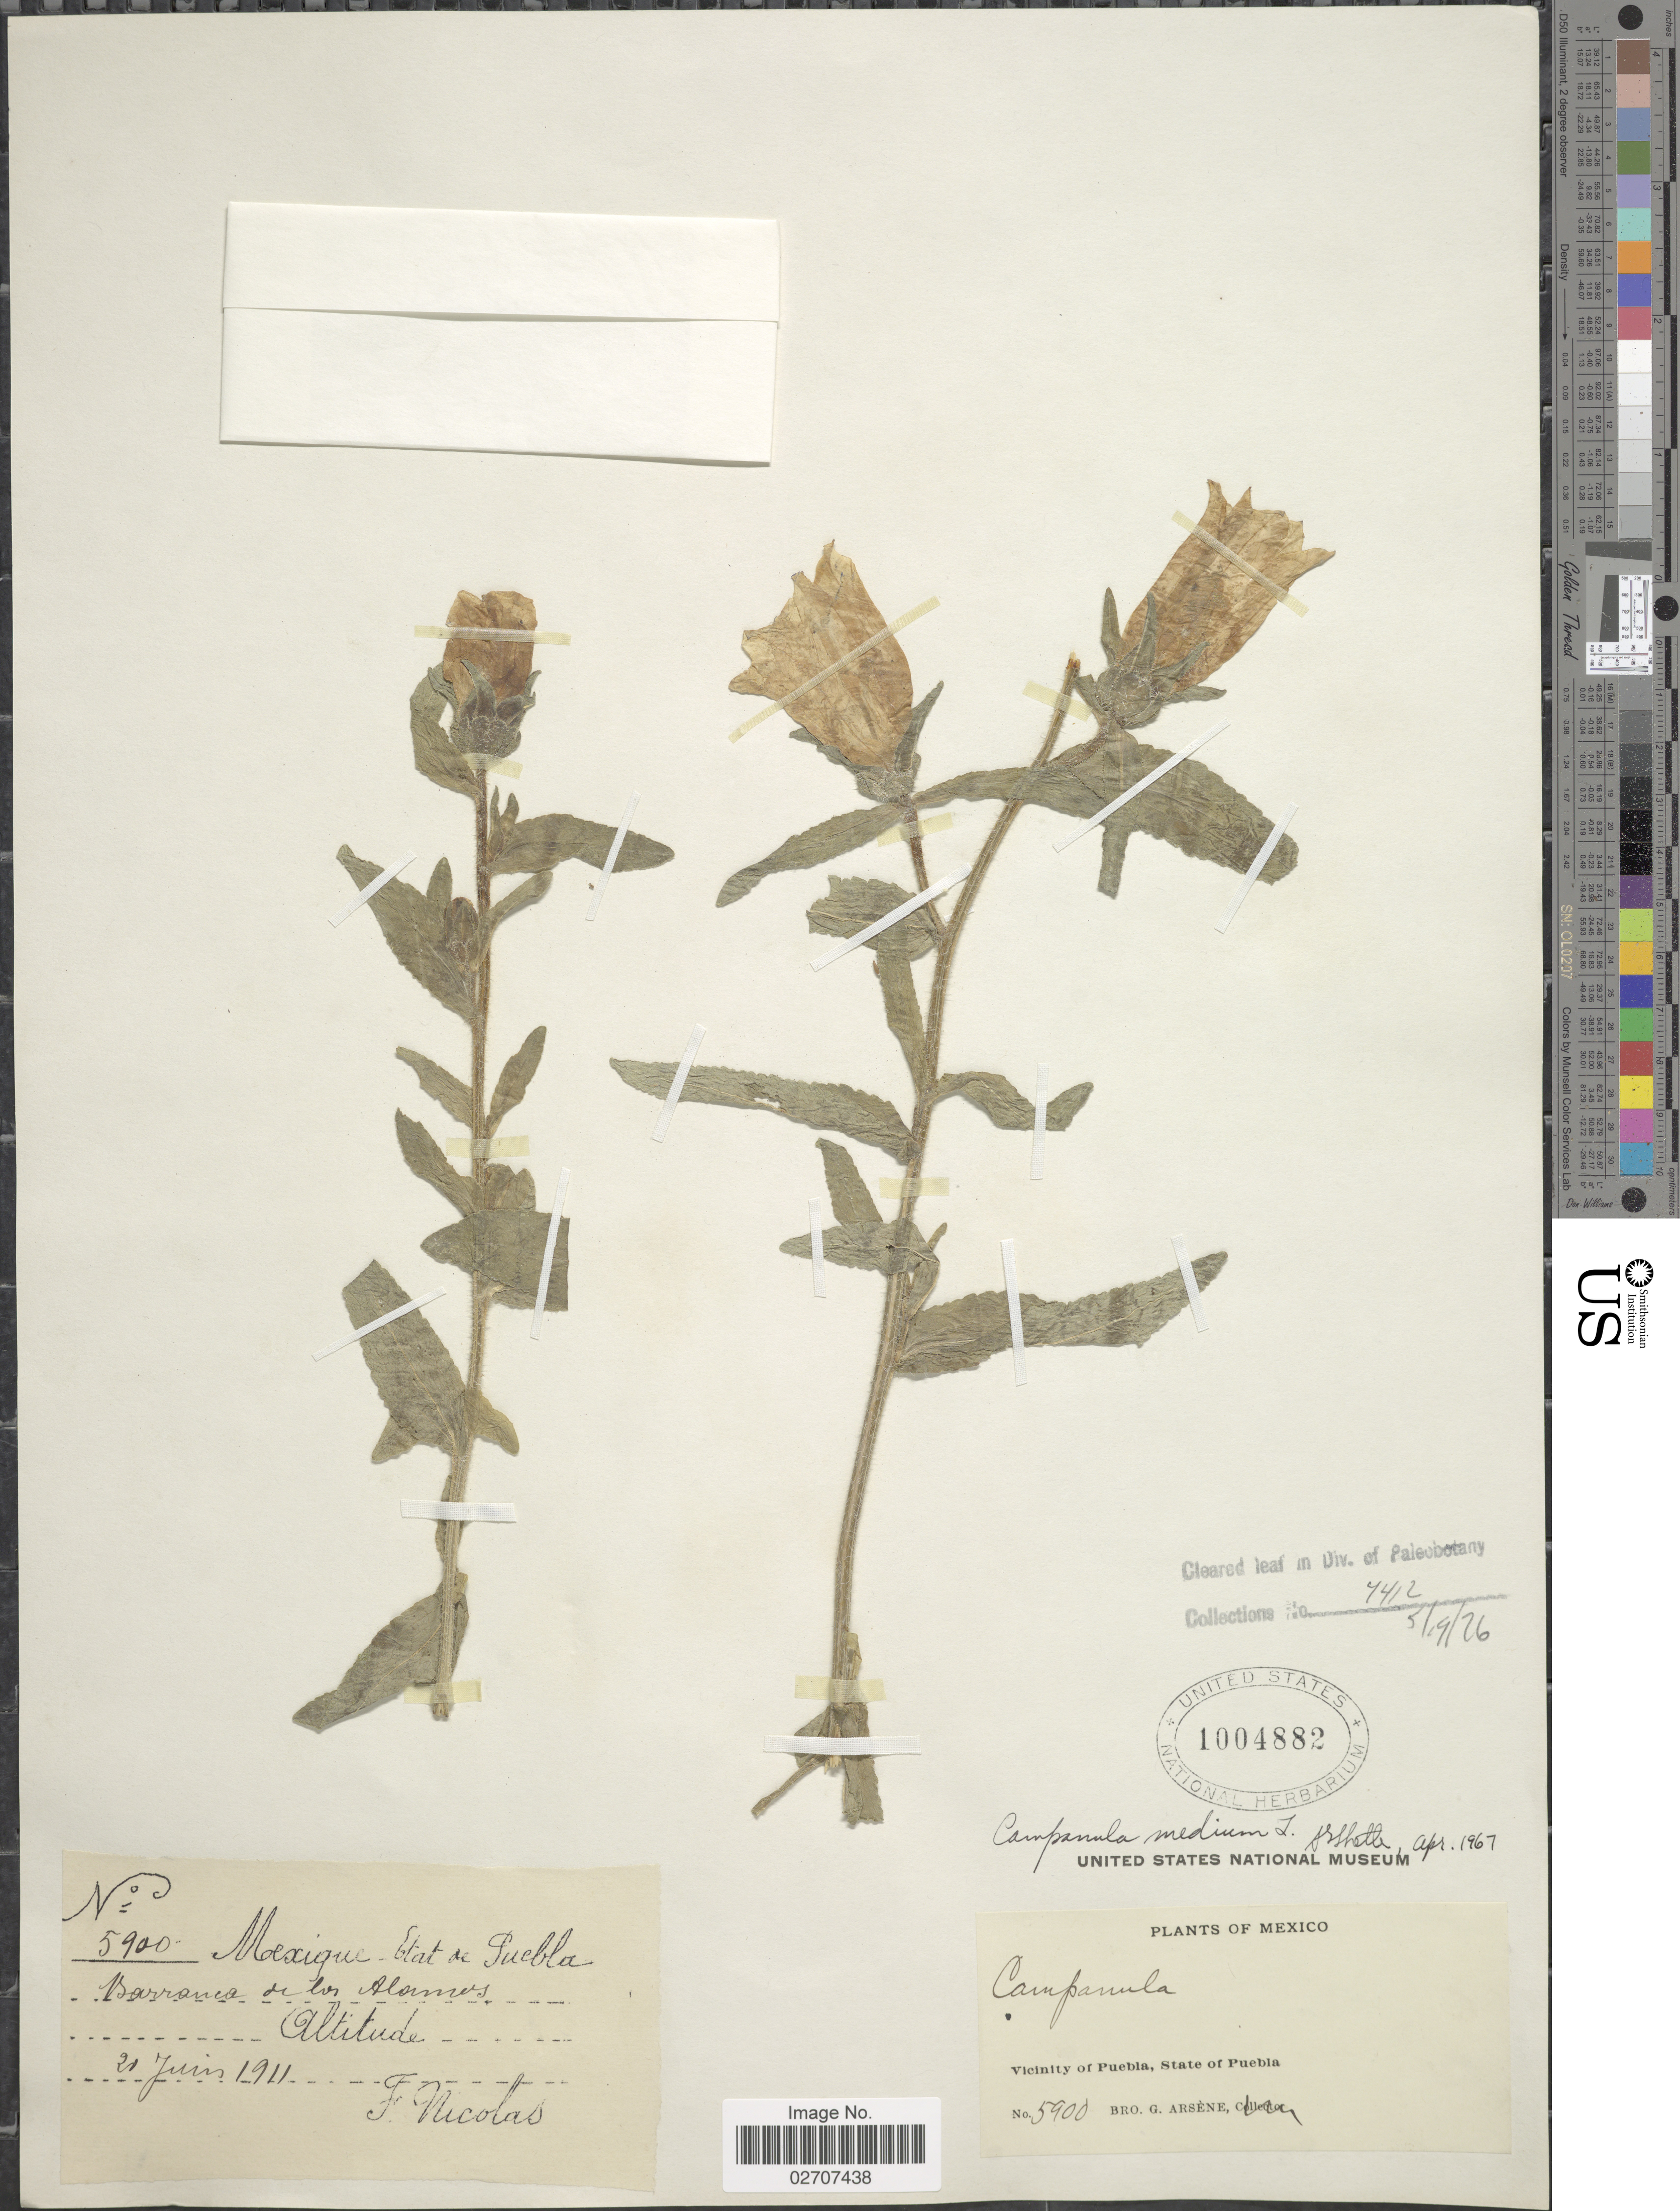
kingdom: Plantae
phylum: Tracheophyta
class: Magnoliopsida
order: Asterales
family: Campanulaceae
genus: Campanula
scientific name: Campanula medium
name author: L.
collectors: F. Nicolas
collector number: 5900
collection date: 1911-06-21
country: Mexico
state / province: Puebla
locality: Barranca de los Alamos, Vicinity of Puebla.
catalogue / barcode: US 1004882